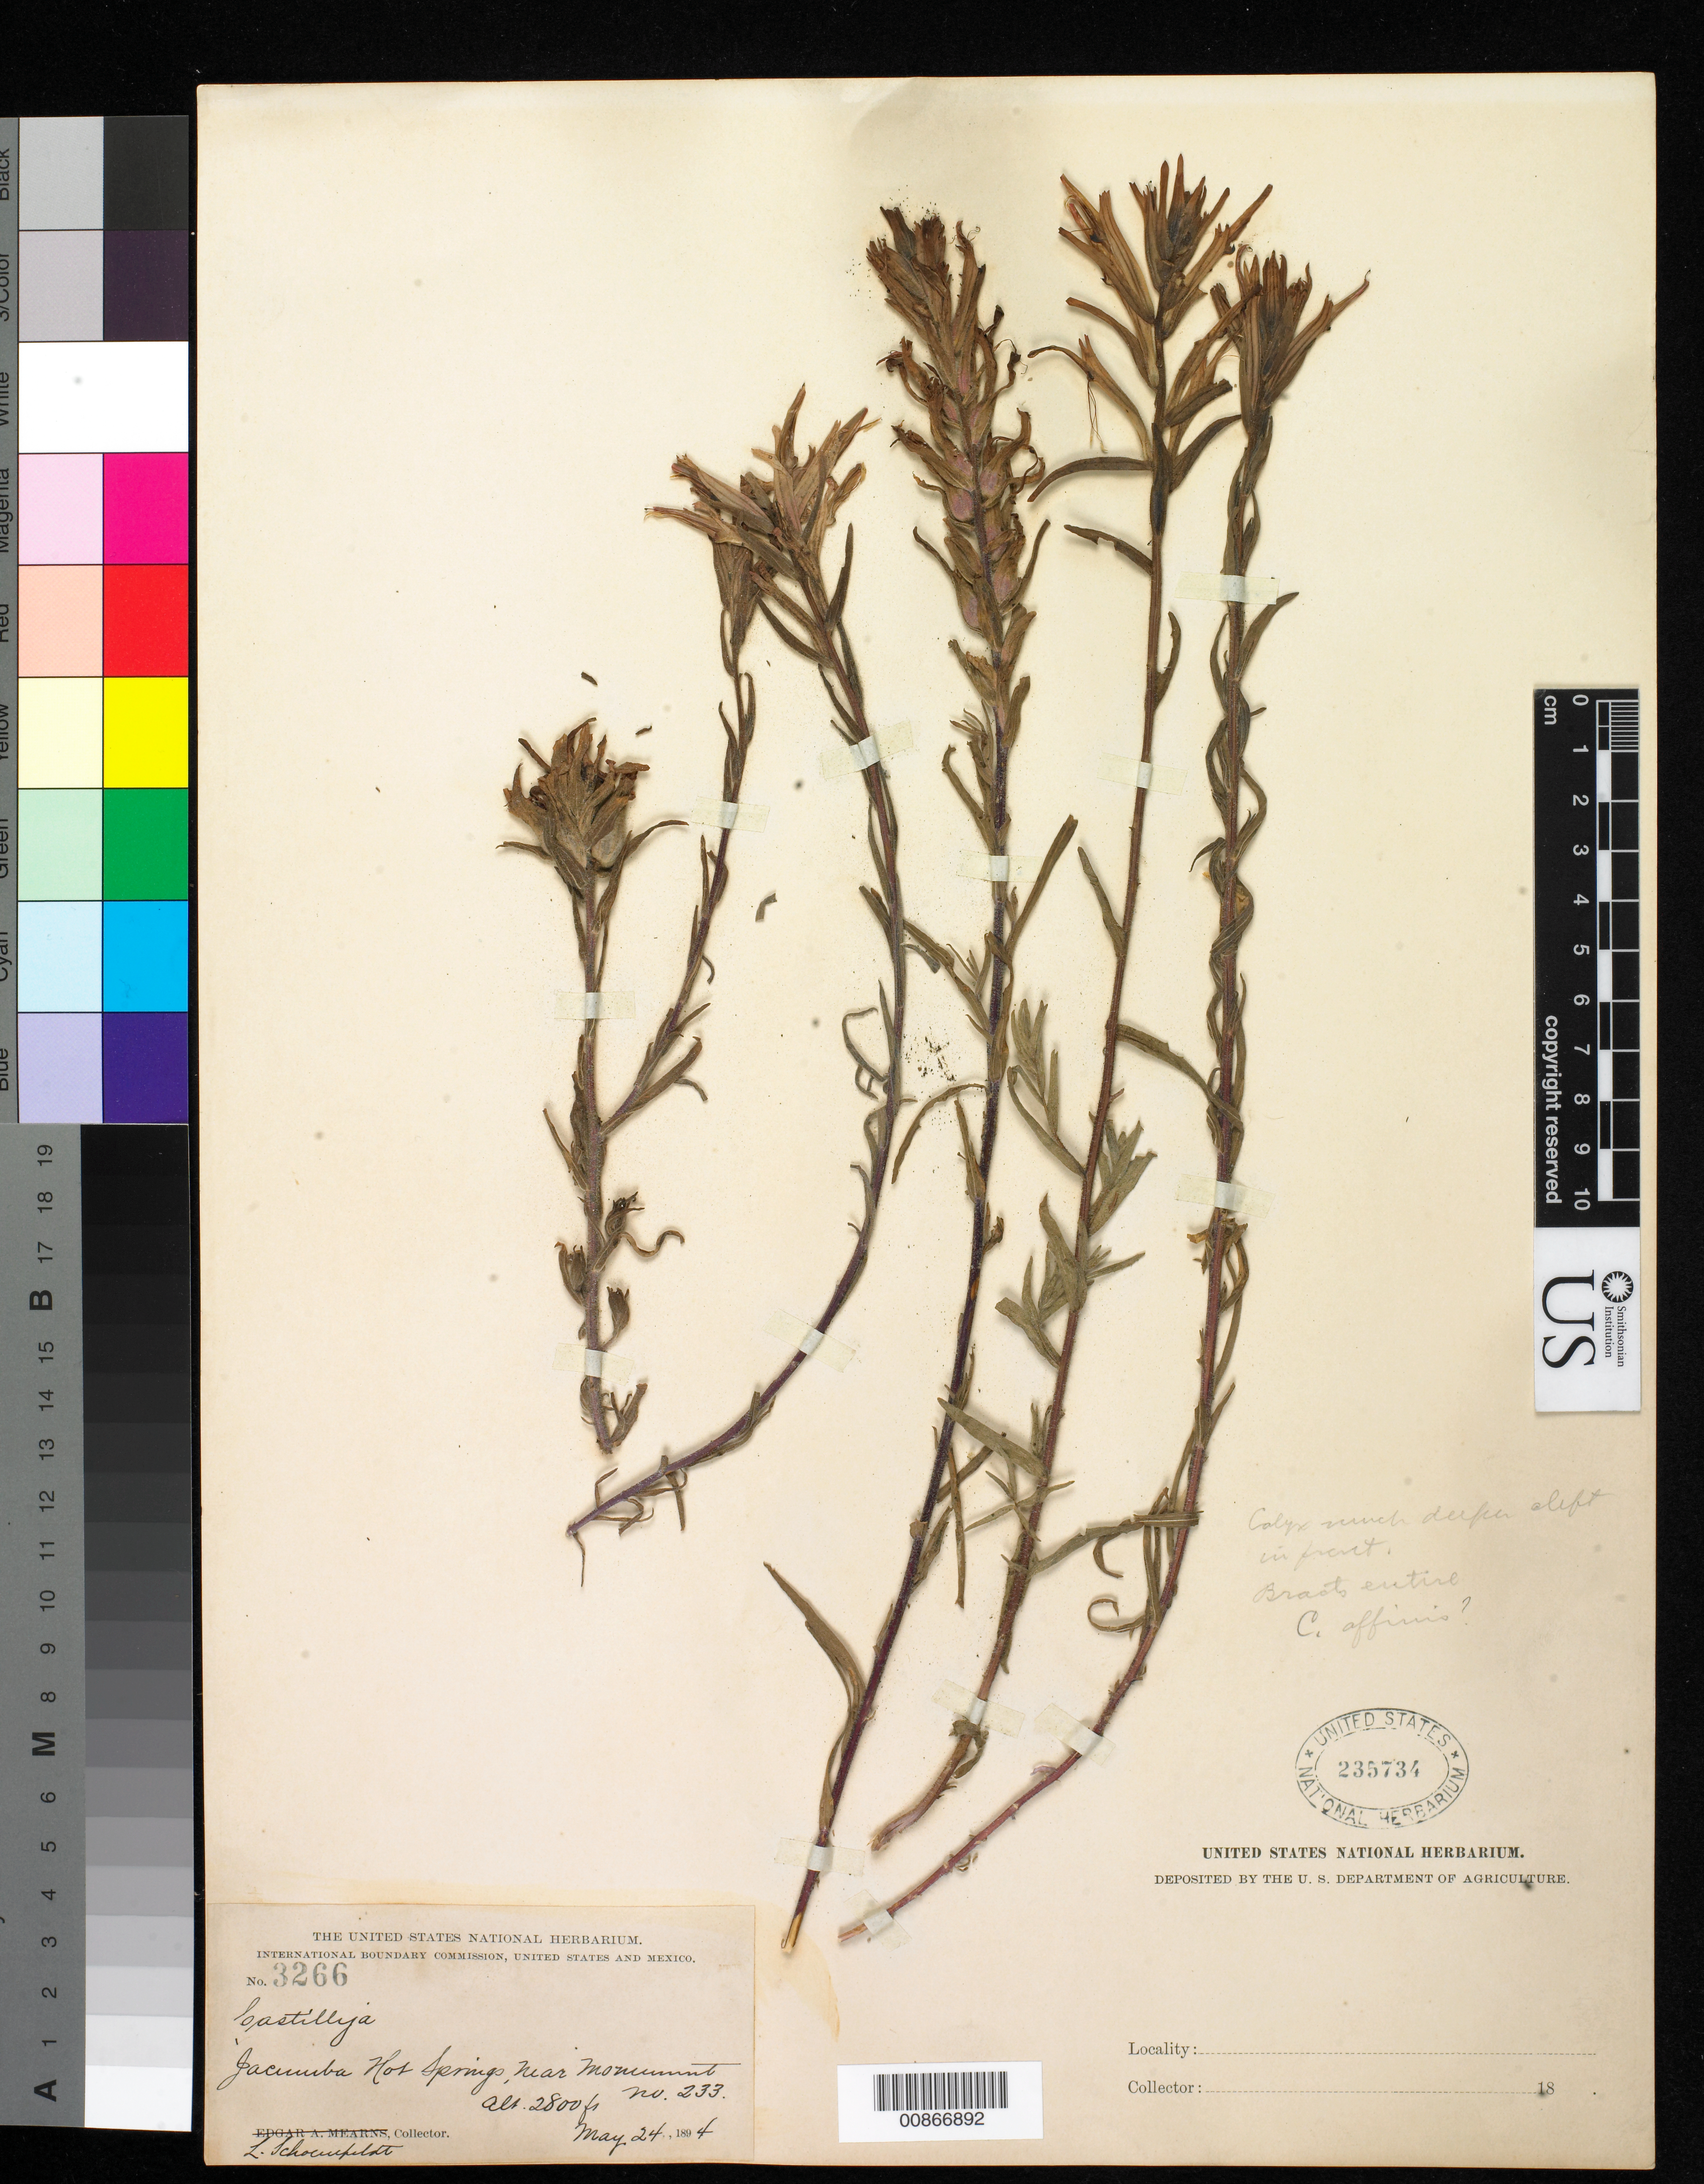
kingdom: Plantae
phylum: Tracheophyta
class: Magnoliopsida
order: Lamiales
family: Orobanchaceae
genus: Castilleja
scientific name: Castilleja sp.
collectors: L. Schoenfeldt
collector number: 3266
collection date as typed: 24 May 1894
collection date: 1894-05-24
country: United States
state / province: California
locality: Jacumba Hot Springs, near monument no. 233.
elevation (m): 853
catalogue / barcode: US 235734